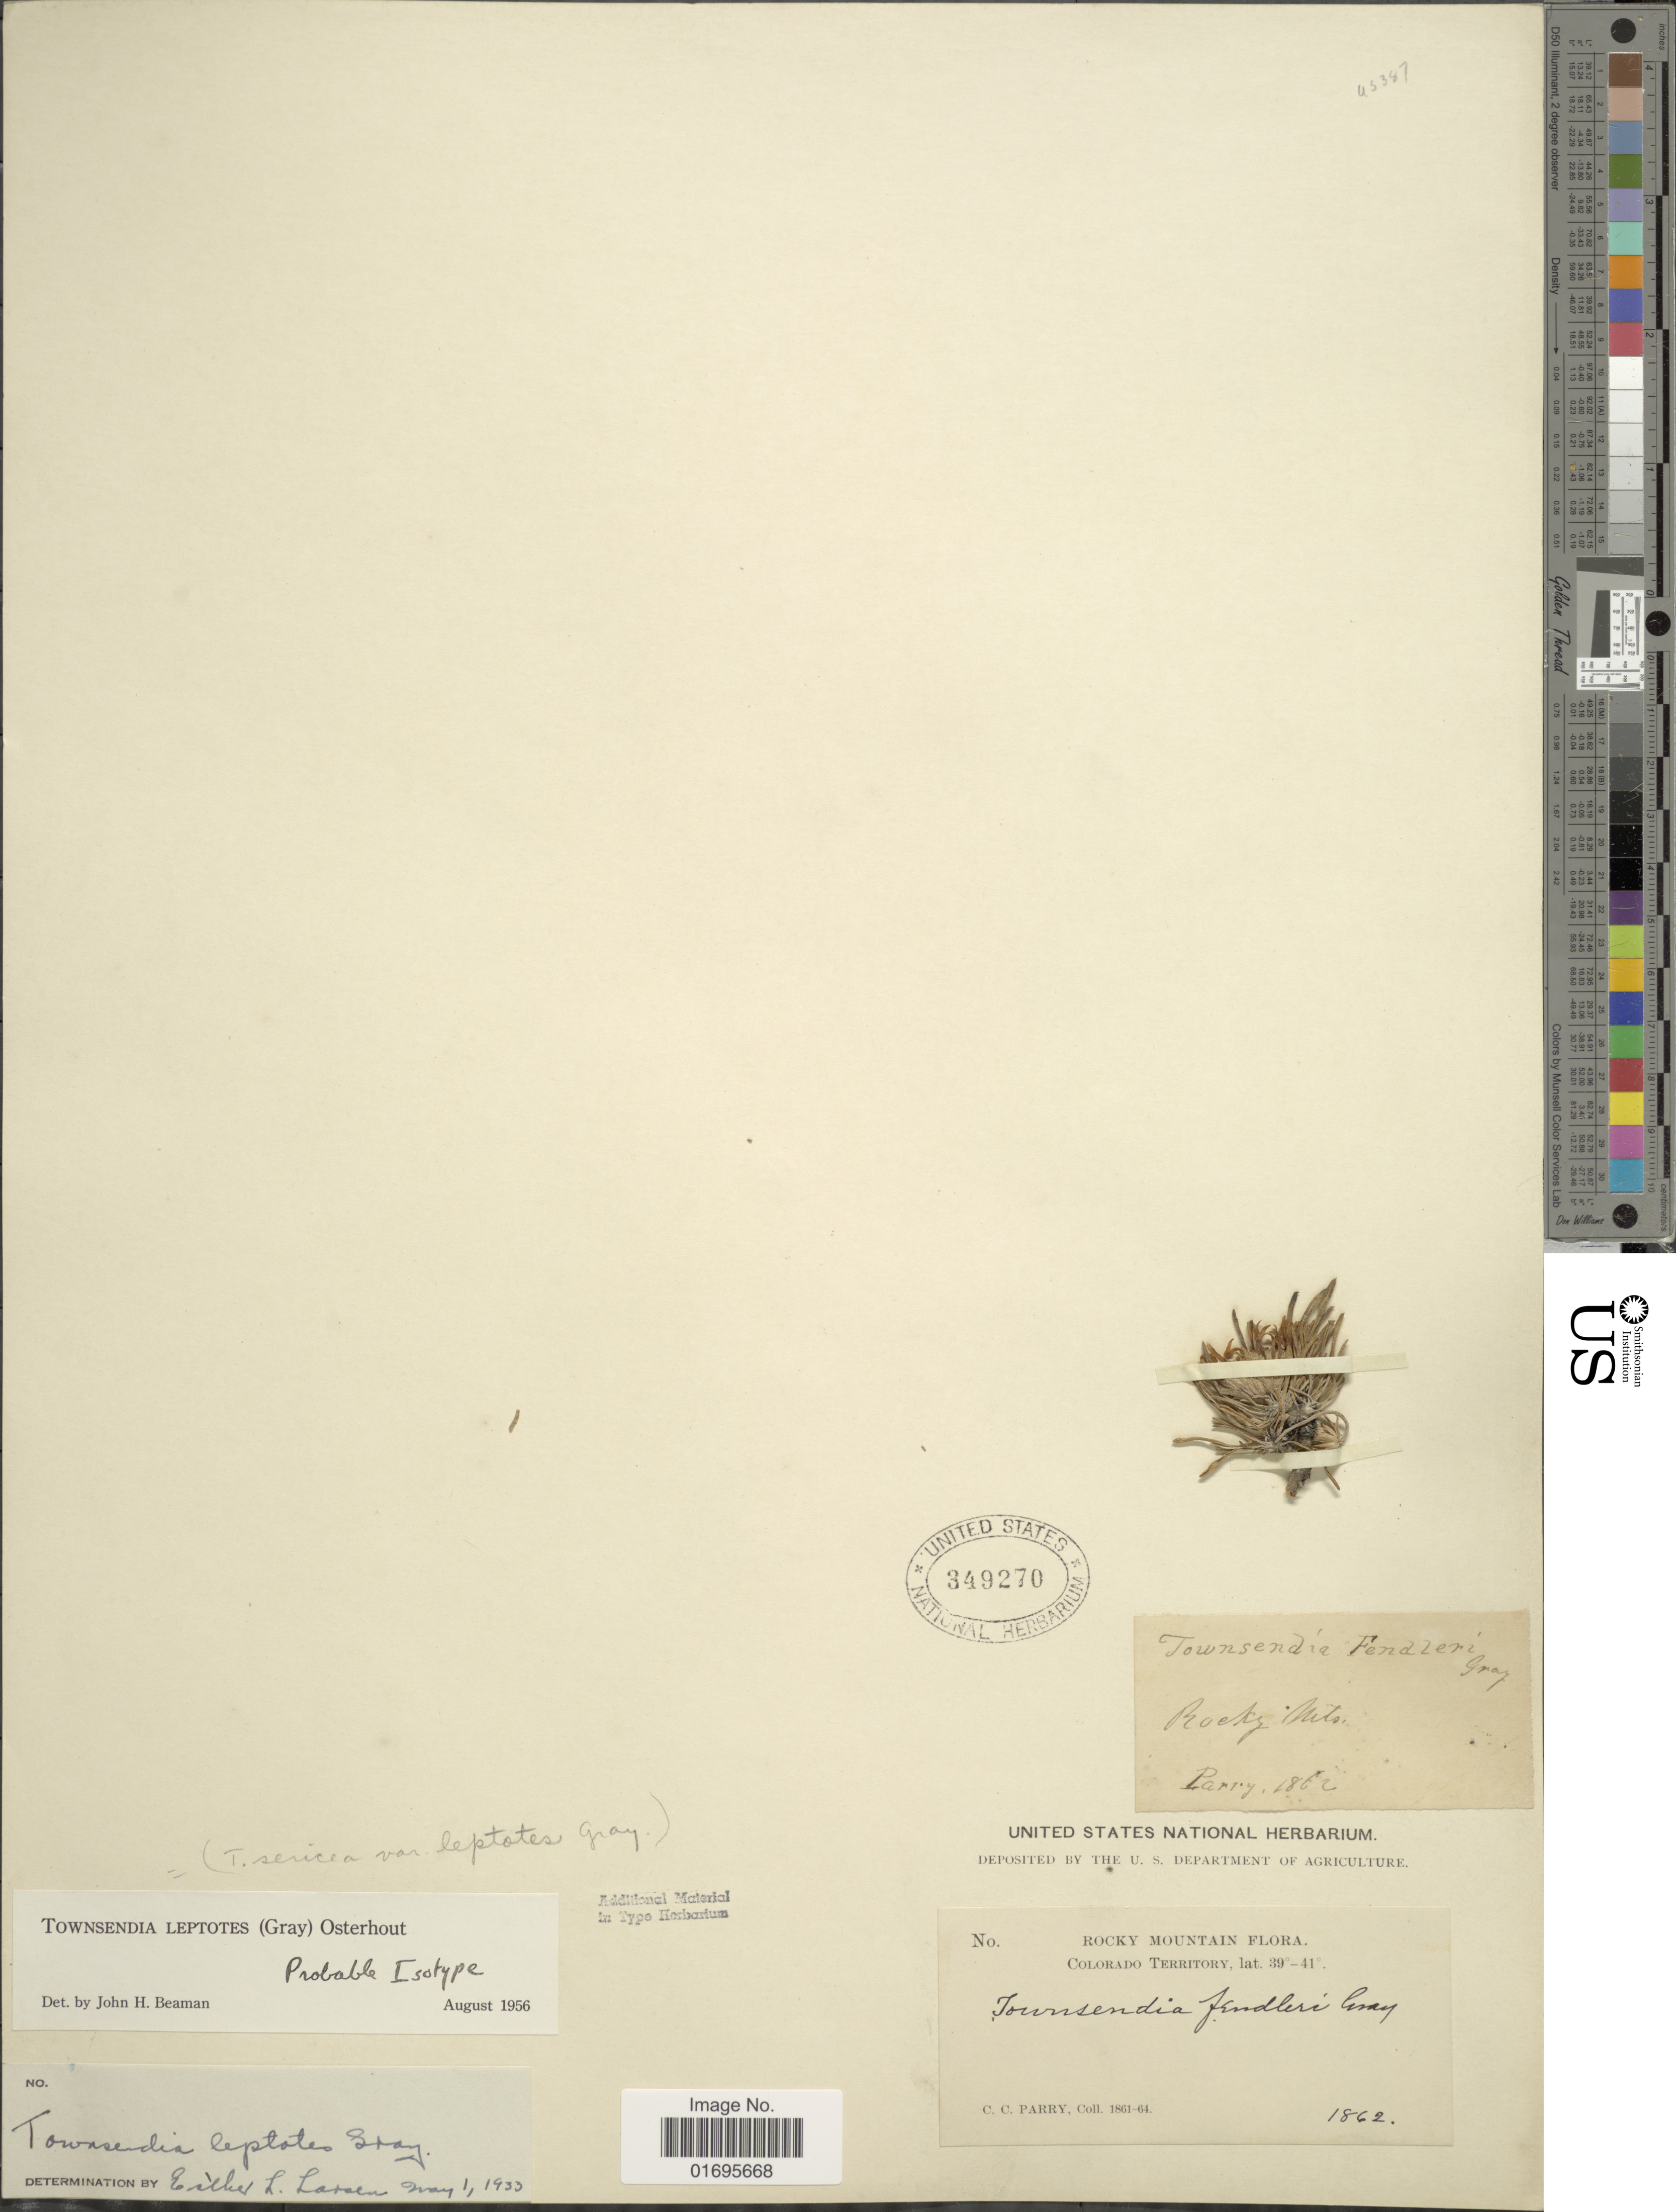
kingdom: Plantae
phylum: Tracheophyta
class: Magnoliopsida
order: Asterales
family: Asteraceae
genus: Townsendia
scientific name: Townsendia leptotes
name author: (A. Gray) Osterh.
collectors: C. C. Parry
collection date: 1862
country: United States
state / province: Colorado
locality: Rocky Mountain, Colorado Territory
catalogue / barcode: US 349270